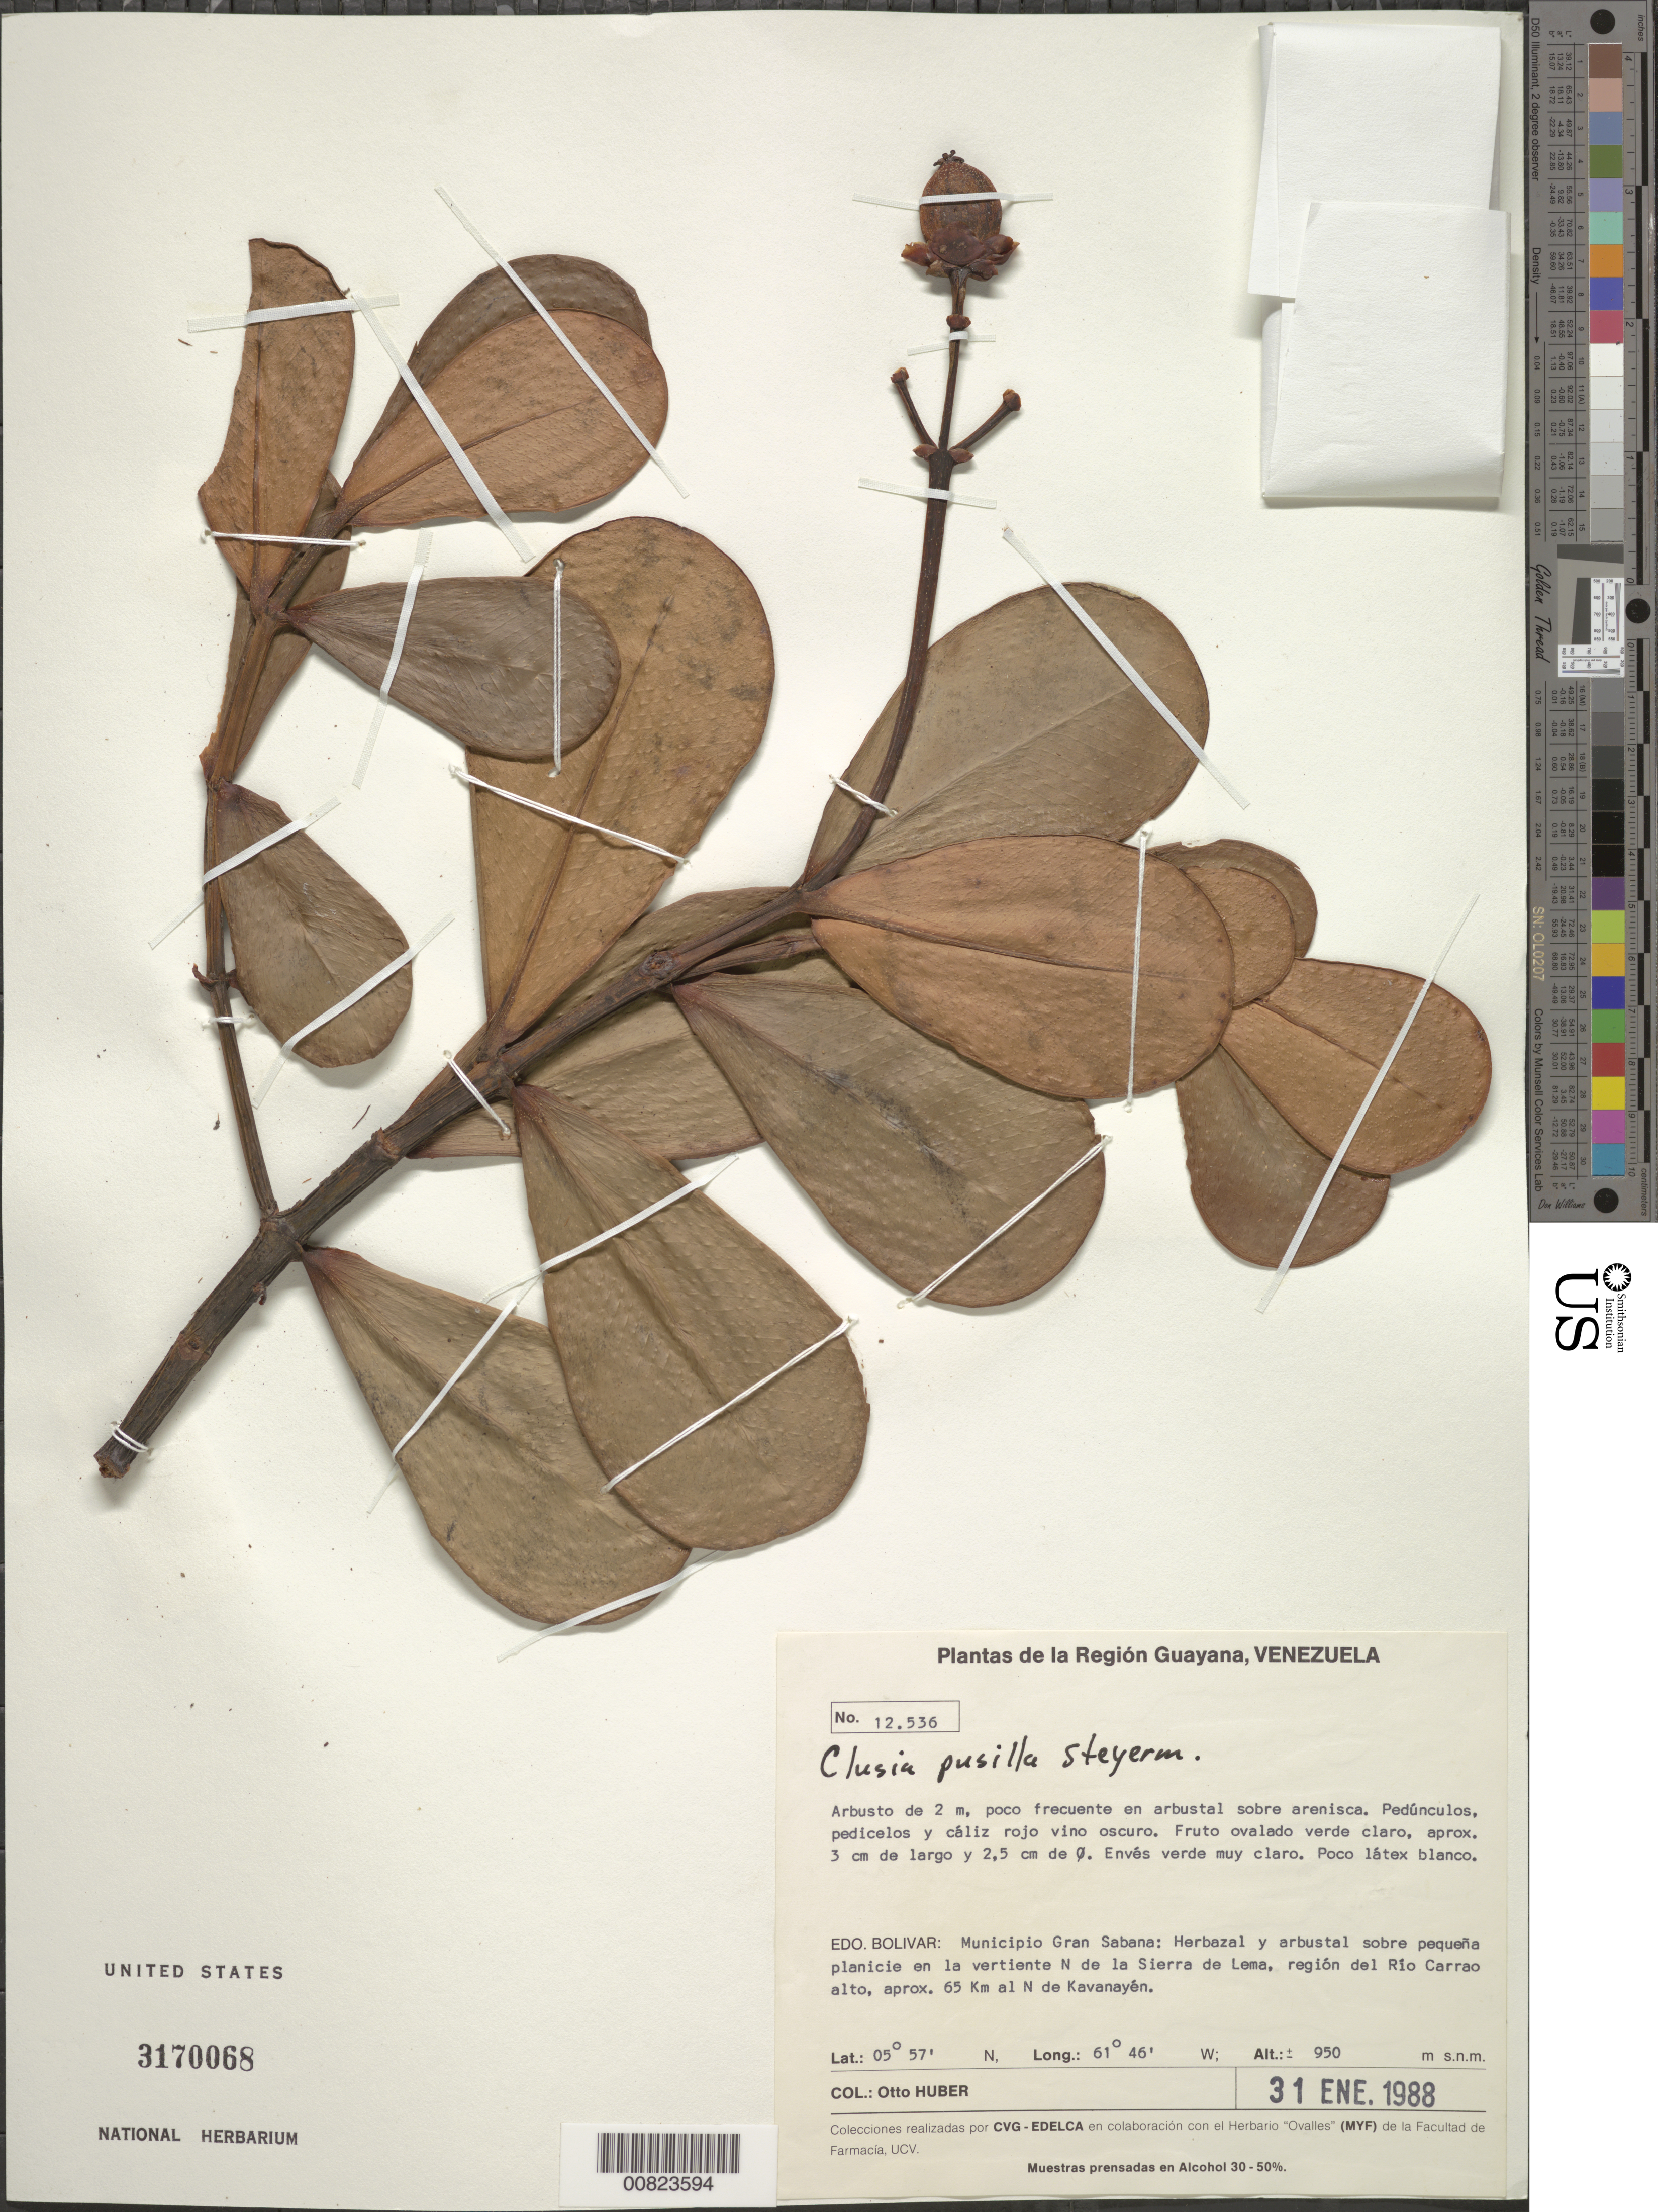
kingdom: Plantae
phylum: Tracheophyta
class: Magnoliopsida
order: Malpighiales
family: Clusiaceae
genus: Clusia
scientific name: Clusia pusilla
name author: Steyerm.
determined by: Pipoly, J. J., III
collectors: O. Huber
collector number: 12536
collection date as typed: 31-Jan-88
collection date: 1988-01-31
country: Venezuela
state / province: Bolívar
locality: Mun. Gran Sabana, Sierra de Lema, en la vertiente N; region del Río Carrao alto, aprox 65 m a N de Kavanayén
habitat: Herbazal y arbustal sobre pequena planicie; en arbustal sobre arenisca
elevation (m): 950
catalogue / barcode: US 3170068